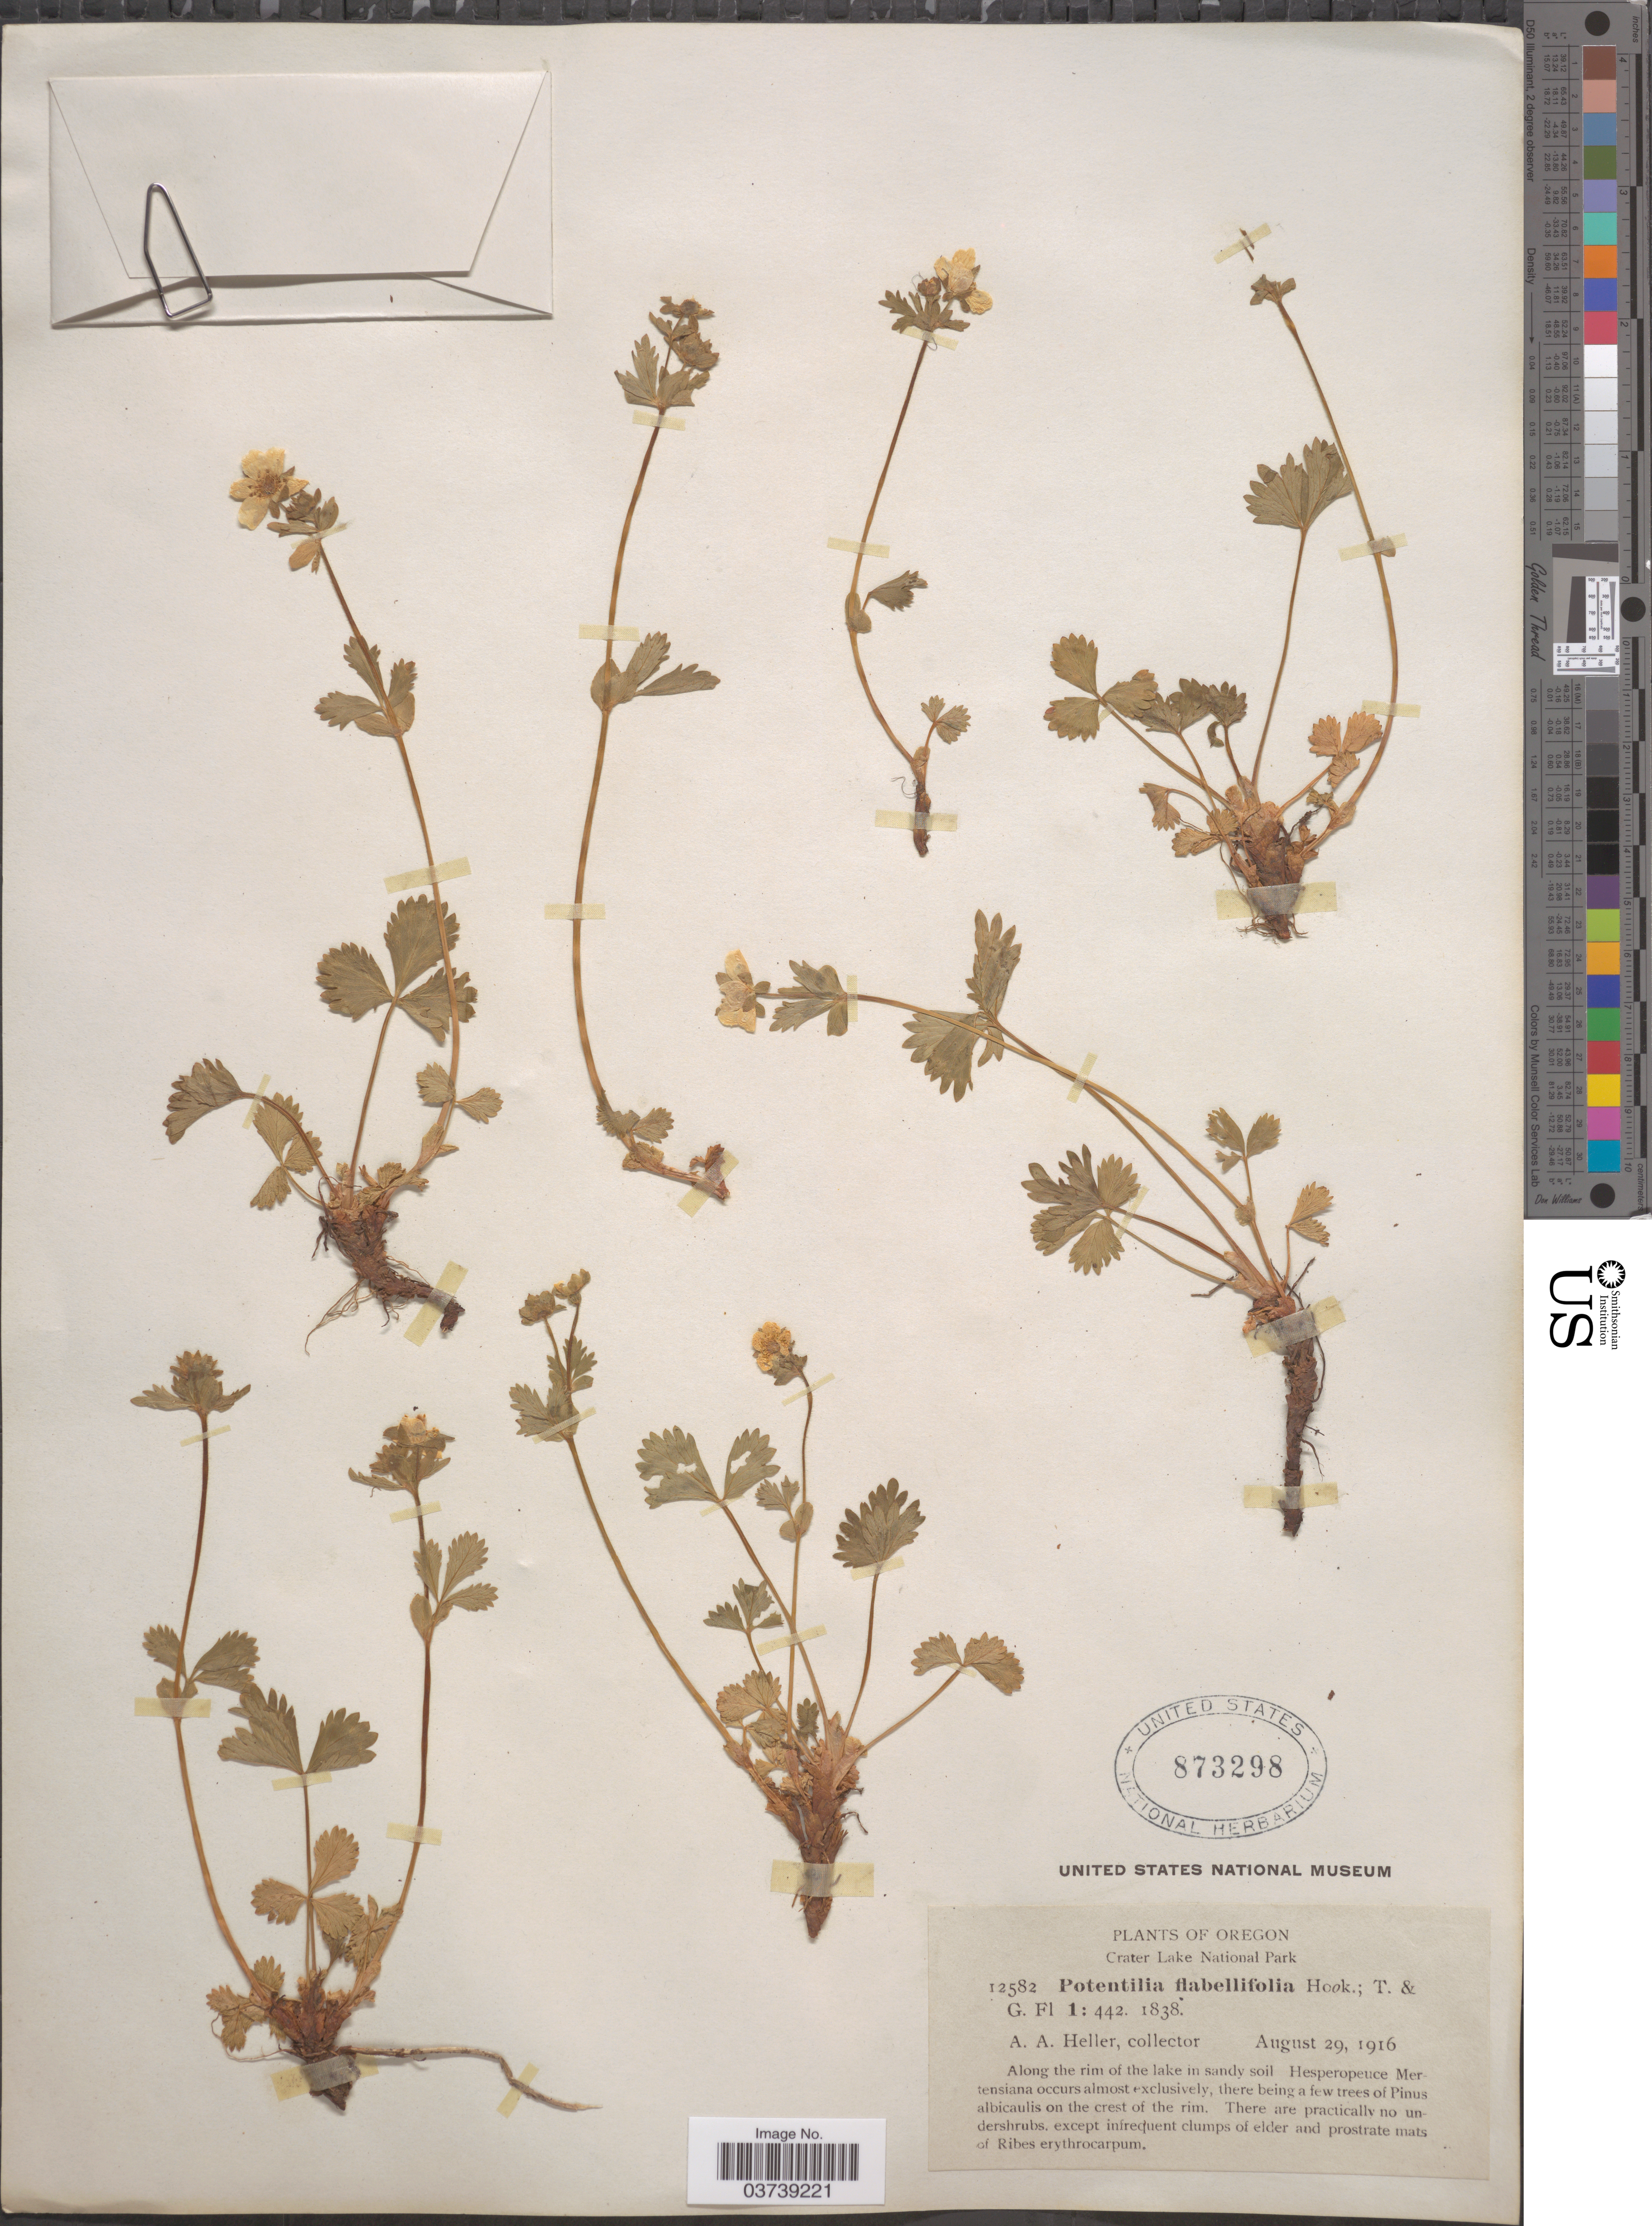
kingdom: Plantae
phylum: Tracheophyta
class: Magnoliopsida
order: Rosales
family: Rosaceae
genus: Potentilla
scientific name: Potentilla flabellifolia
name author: Hook. ex Torr. & A. Gray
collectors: A. A. Heller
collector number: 12582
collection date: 1916-08-29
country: United States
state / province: Oregon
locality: Crater Lake National Park. Along the rim of the lake in sandy soil.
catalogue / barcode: US 873298